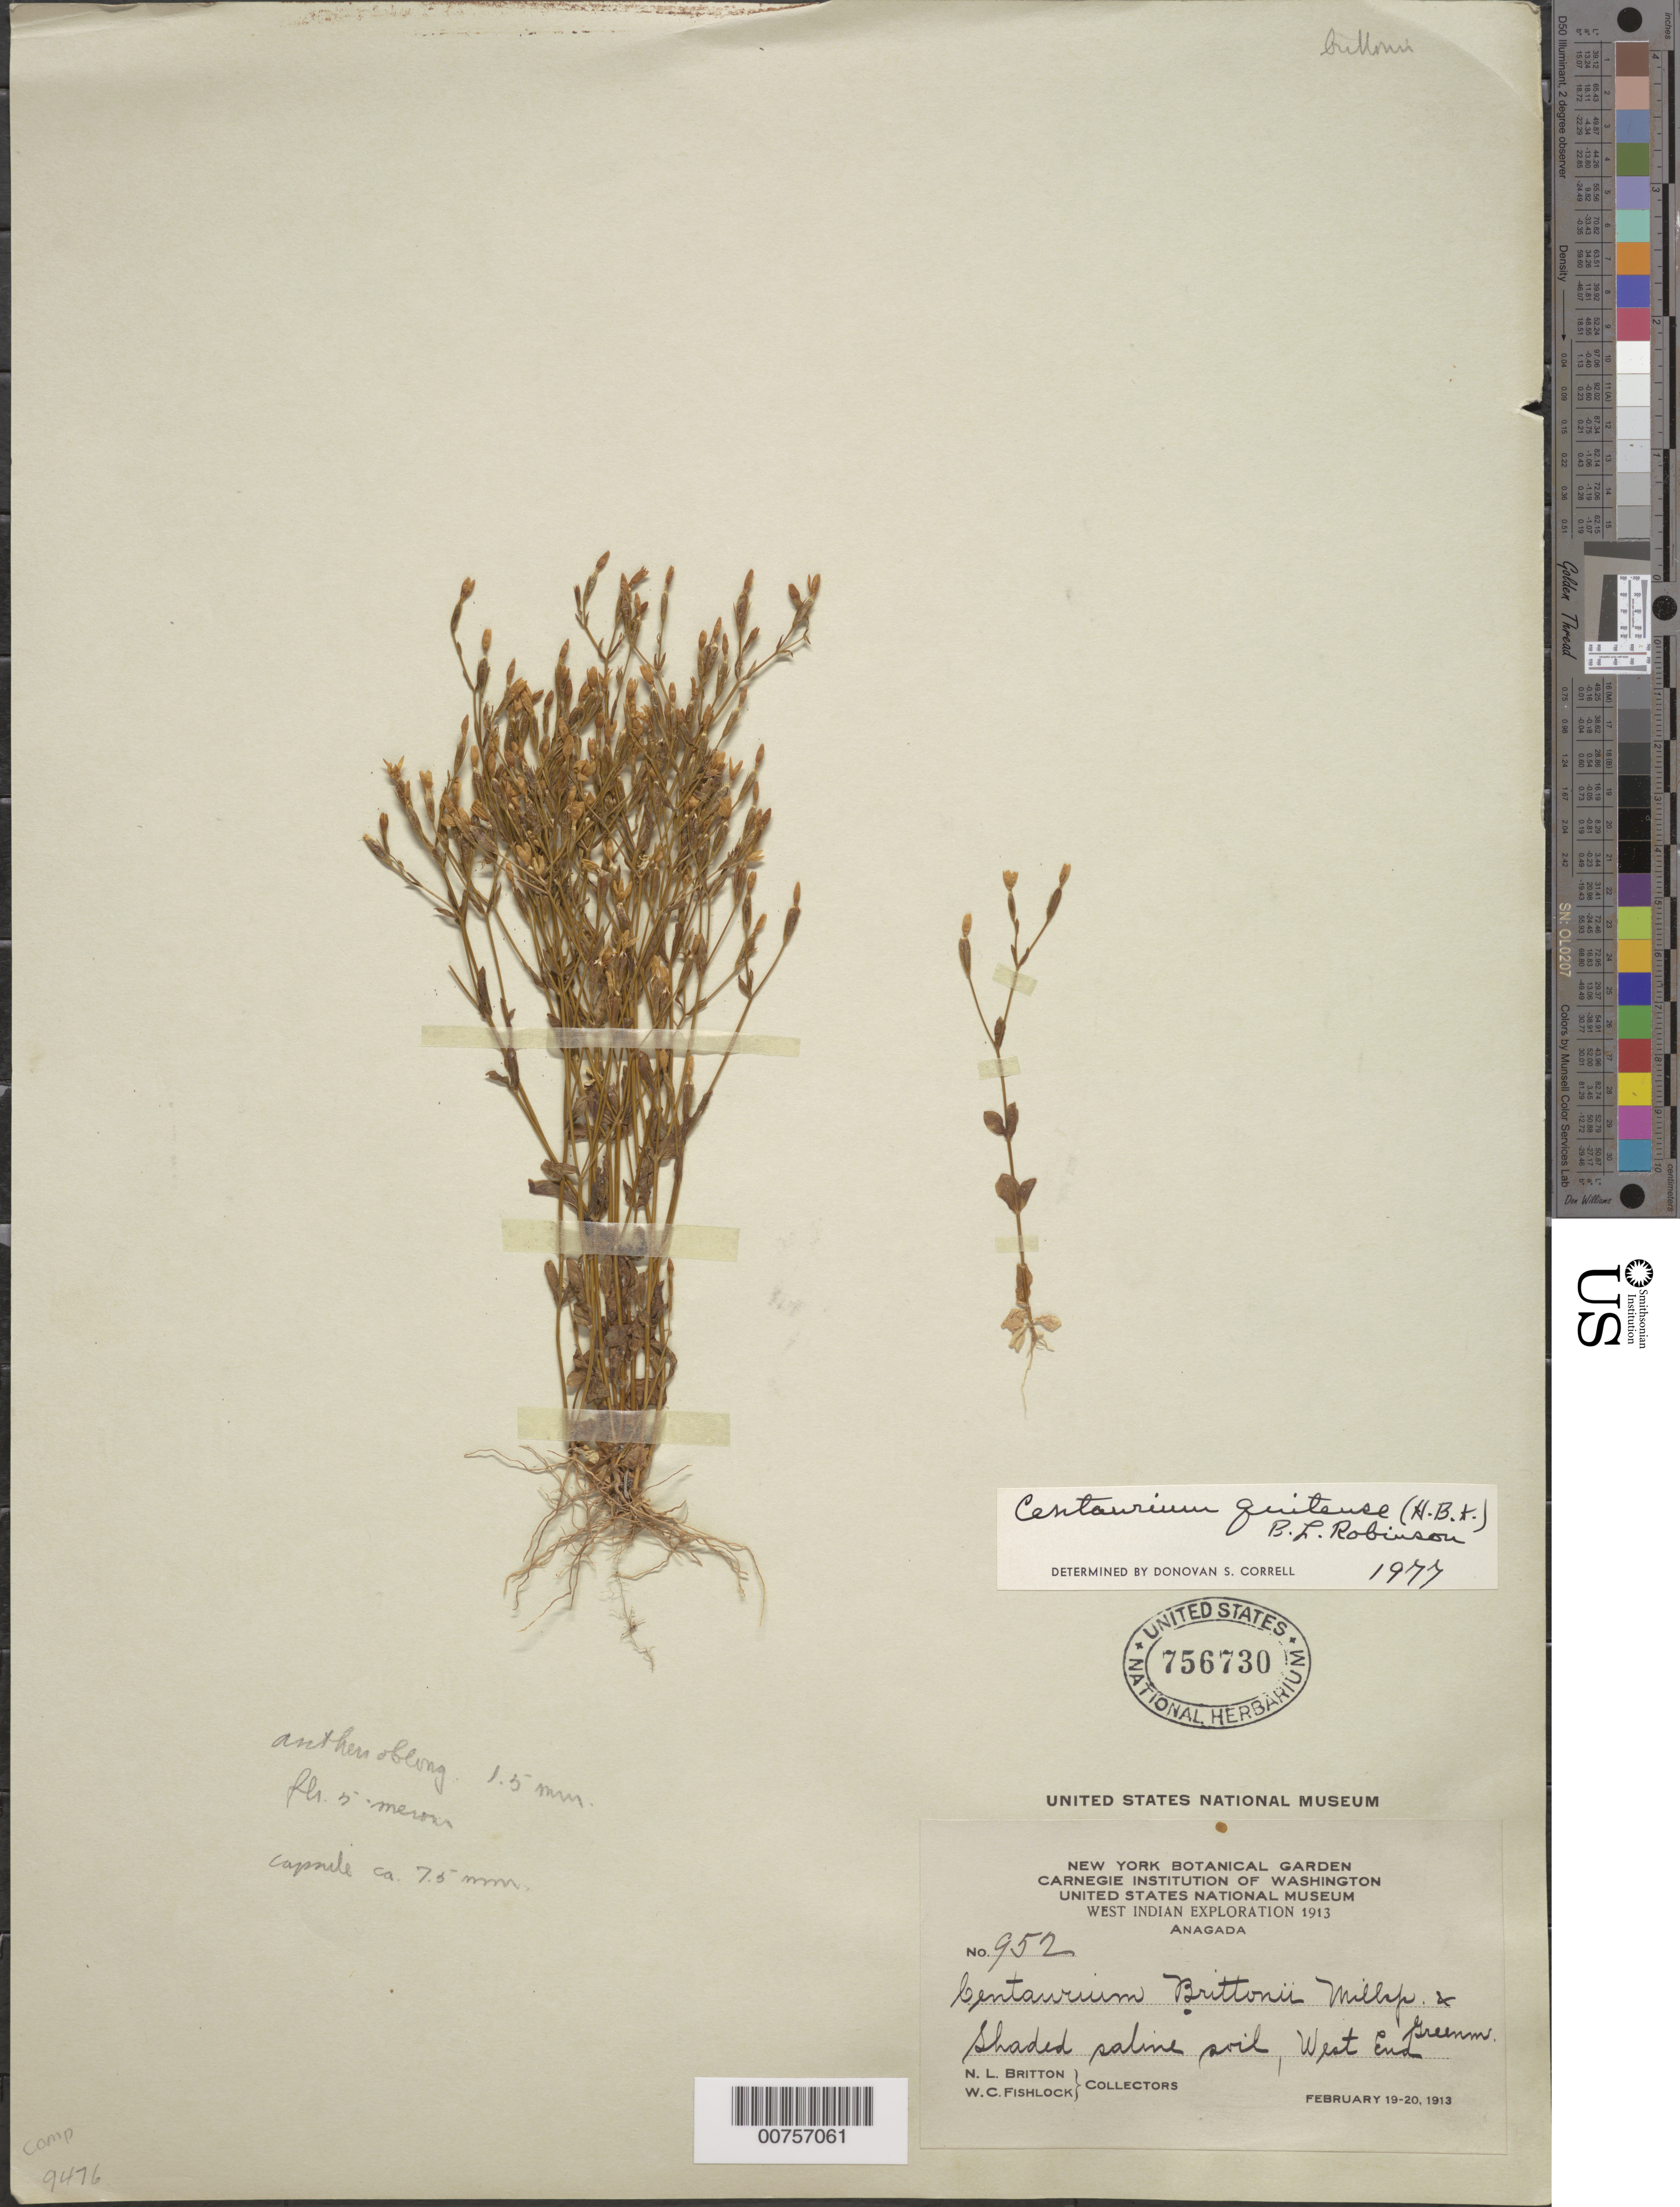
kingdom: Plantae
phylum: Tracheophyta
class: Magnoliopsida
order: Gentianales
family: Gentianaceae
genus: Centaurium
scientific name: Centaurium quitense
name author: (Kunth) B.L. Rob.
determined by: Correll, D. S.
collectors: N. Britton & W. Fishlock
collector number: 952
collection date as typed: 19 Feb 1913 to 20 Feb 1913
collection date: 1913-02-19/1913-02-20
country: British Virgin Islands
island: Anegada I.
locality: West End.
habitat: Shaded saline soil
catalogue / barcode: US 756730